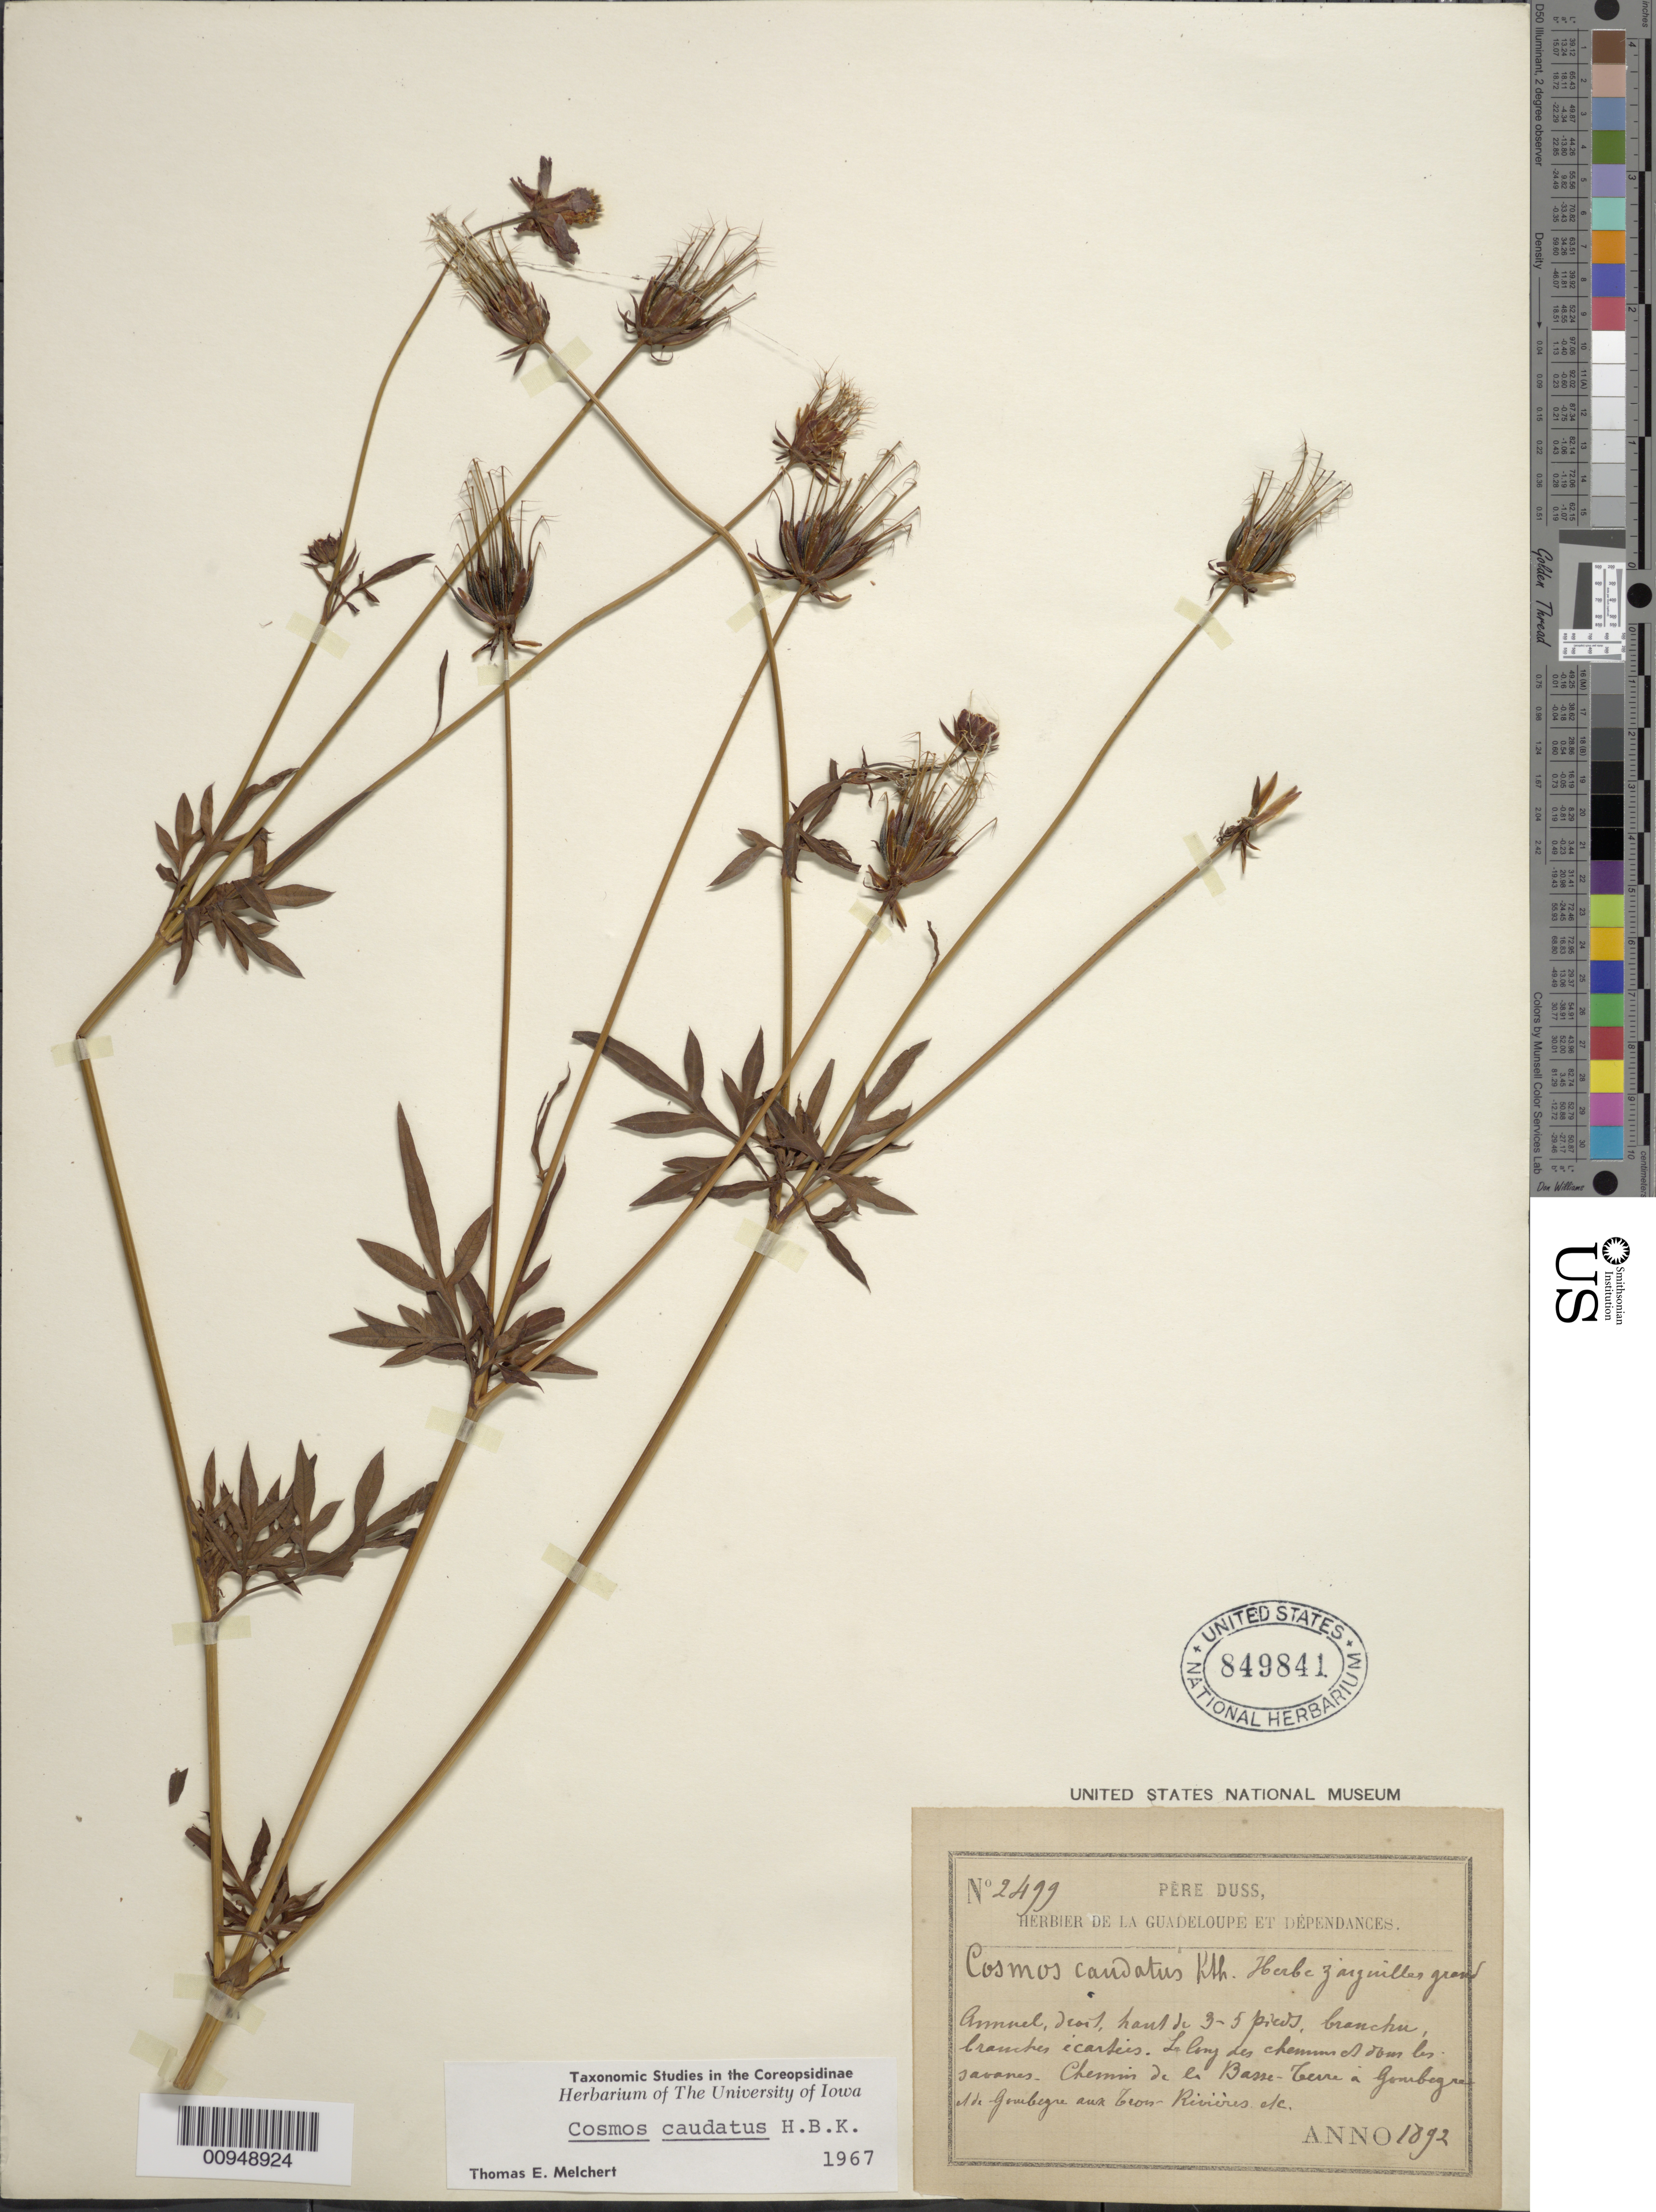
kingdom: Plantae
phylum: Tracheophyta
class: Magnoliopsida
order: Asterales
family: Asteraceae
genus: Cosmos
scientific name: Cosmos caudatus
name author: Kunth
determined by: Melchert, T. E.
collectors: Père Duss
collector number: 2499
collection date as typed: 1892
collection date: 1892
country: Guadeloupe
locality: Chemin de la Basse Terre a Goubegre et de Gambegre aux Trois Rivières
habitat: Le long des chemins et les savanes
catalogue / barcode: US 849841